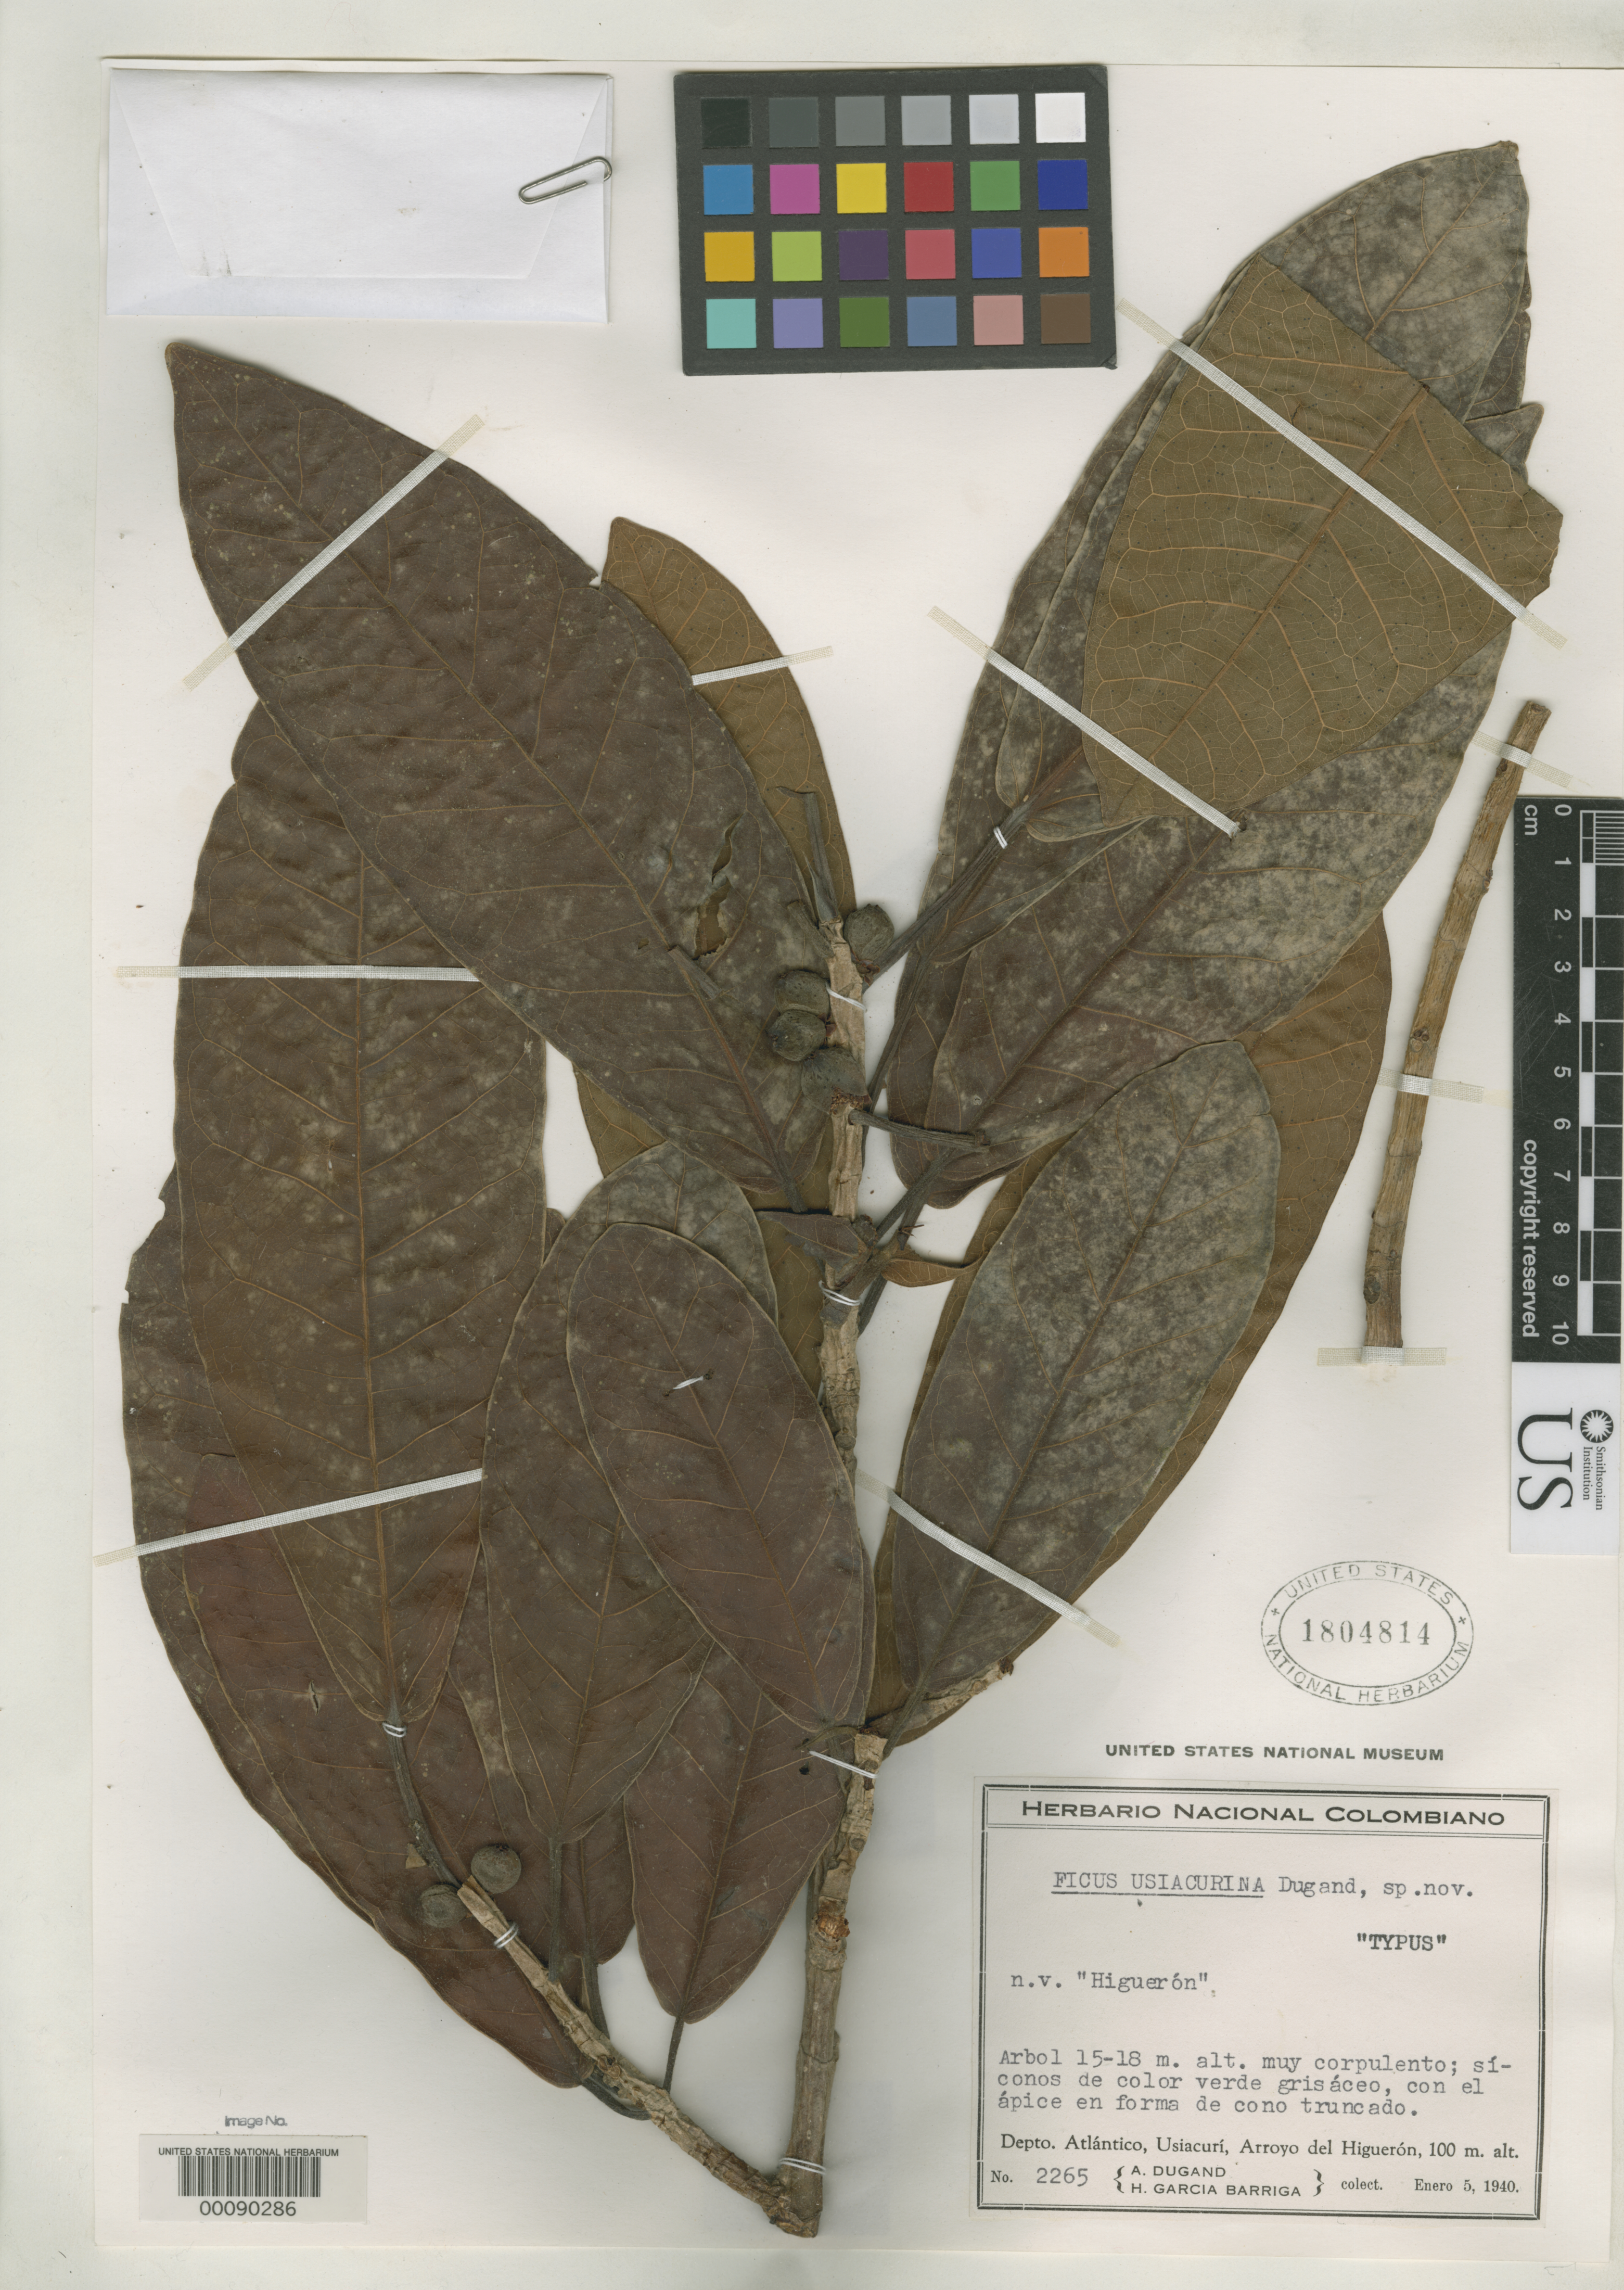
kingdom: Plantae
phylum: Tracheophyta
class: Magnoliopsida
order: Rosales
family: Moraceae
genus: Ficus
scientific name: Ficus usiacurina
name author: Dugand G.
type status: Isotype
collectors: A. Dugand G. & H. García Barriga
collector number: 2265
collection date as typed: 05 Jan 1940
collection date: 1940-01-05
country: Colombia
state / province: Atlántico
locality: Usiacuri, Arroyo del Higueron.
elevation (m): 100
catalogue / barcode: US 1804814